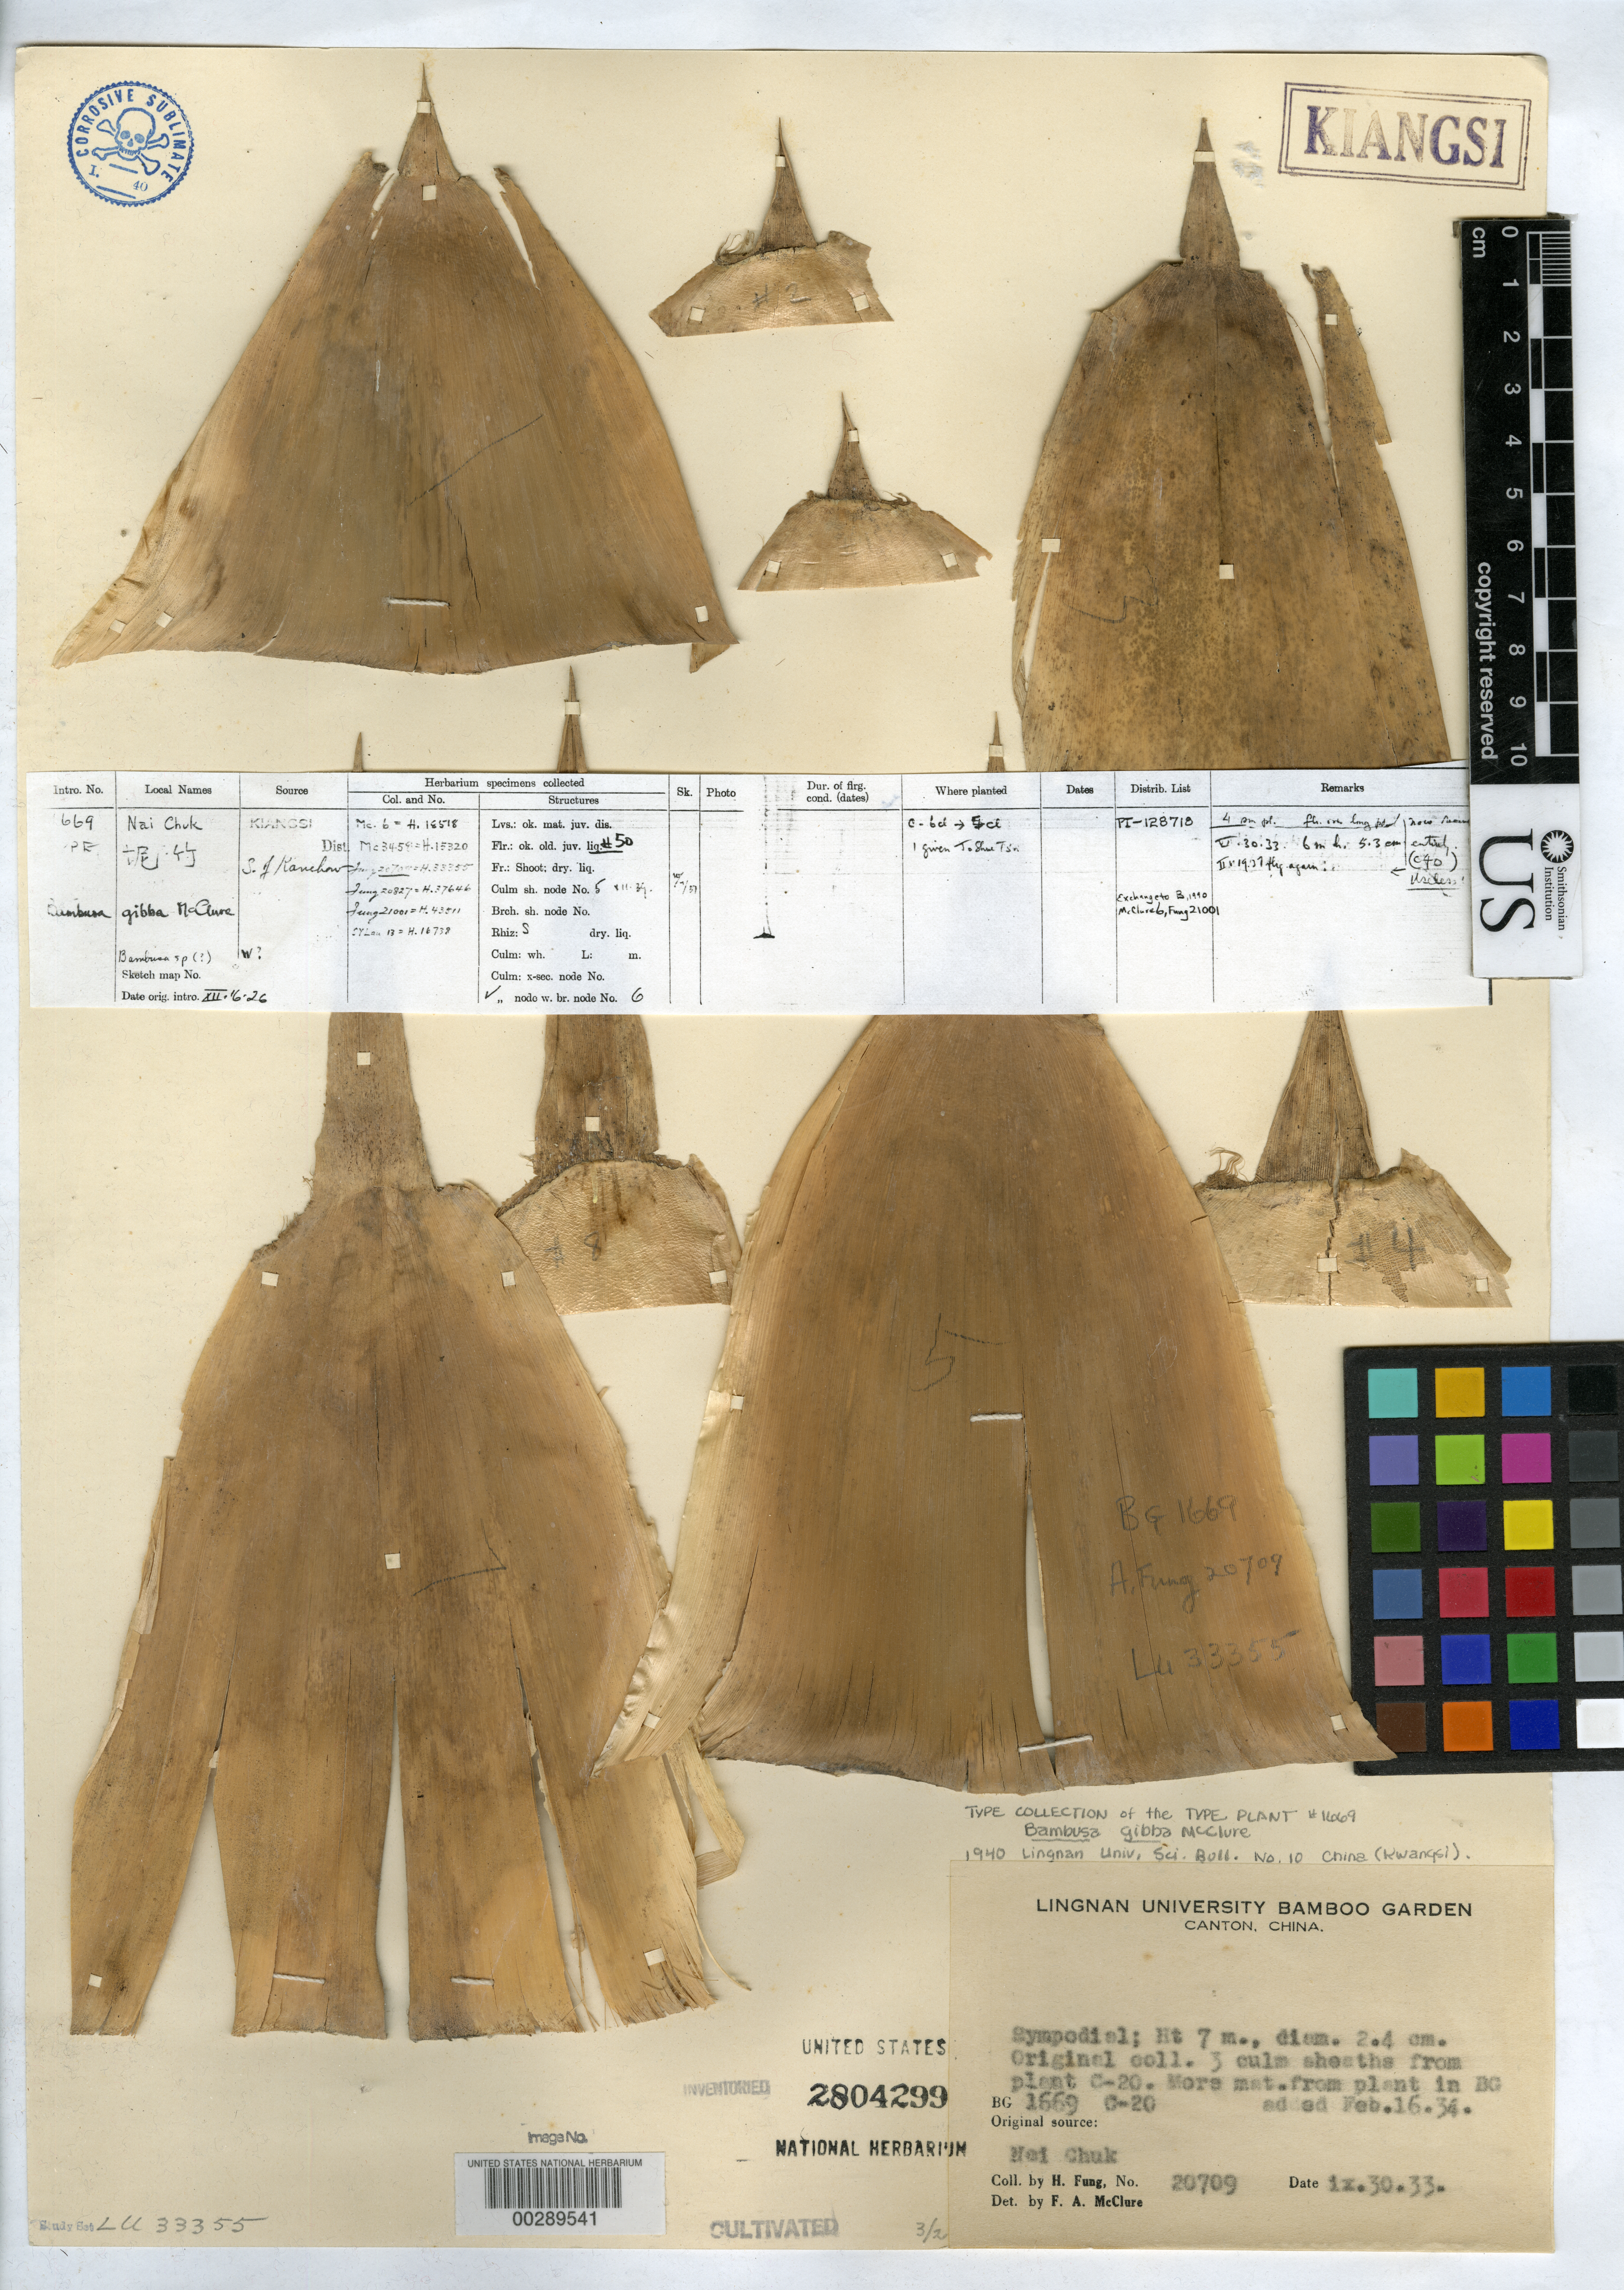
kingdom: Plantae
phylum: Tracheophyta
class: Liliopsida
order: Poales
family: Poaceae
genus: Bambusa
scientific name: Bambusa gibba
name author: McClure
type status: Type Collection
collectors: H. L. Fung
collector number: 20709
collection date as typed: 30 Sep 1933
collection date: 1933-09-30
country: China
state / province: Guangxi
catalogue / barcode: US 2804299